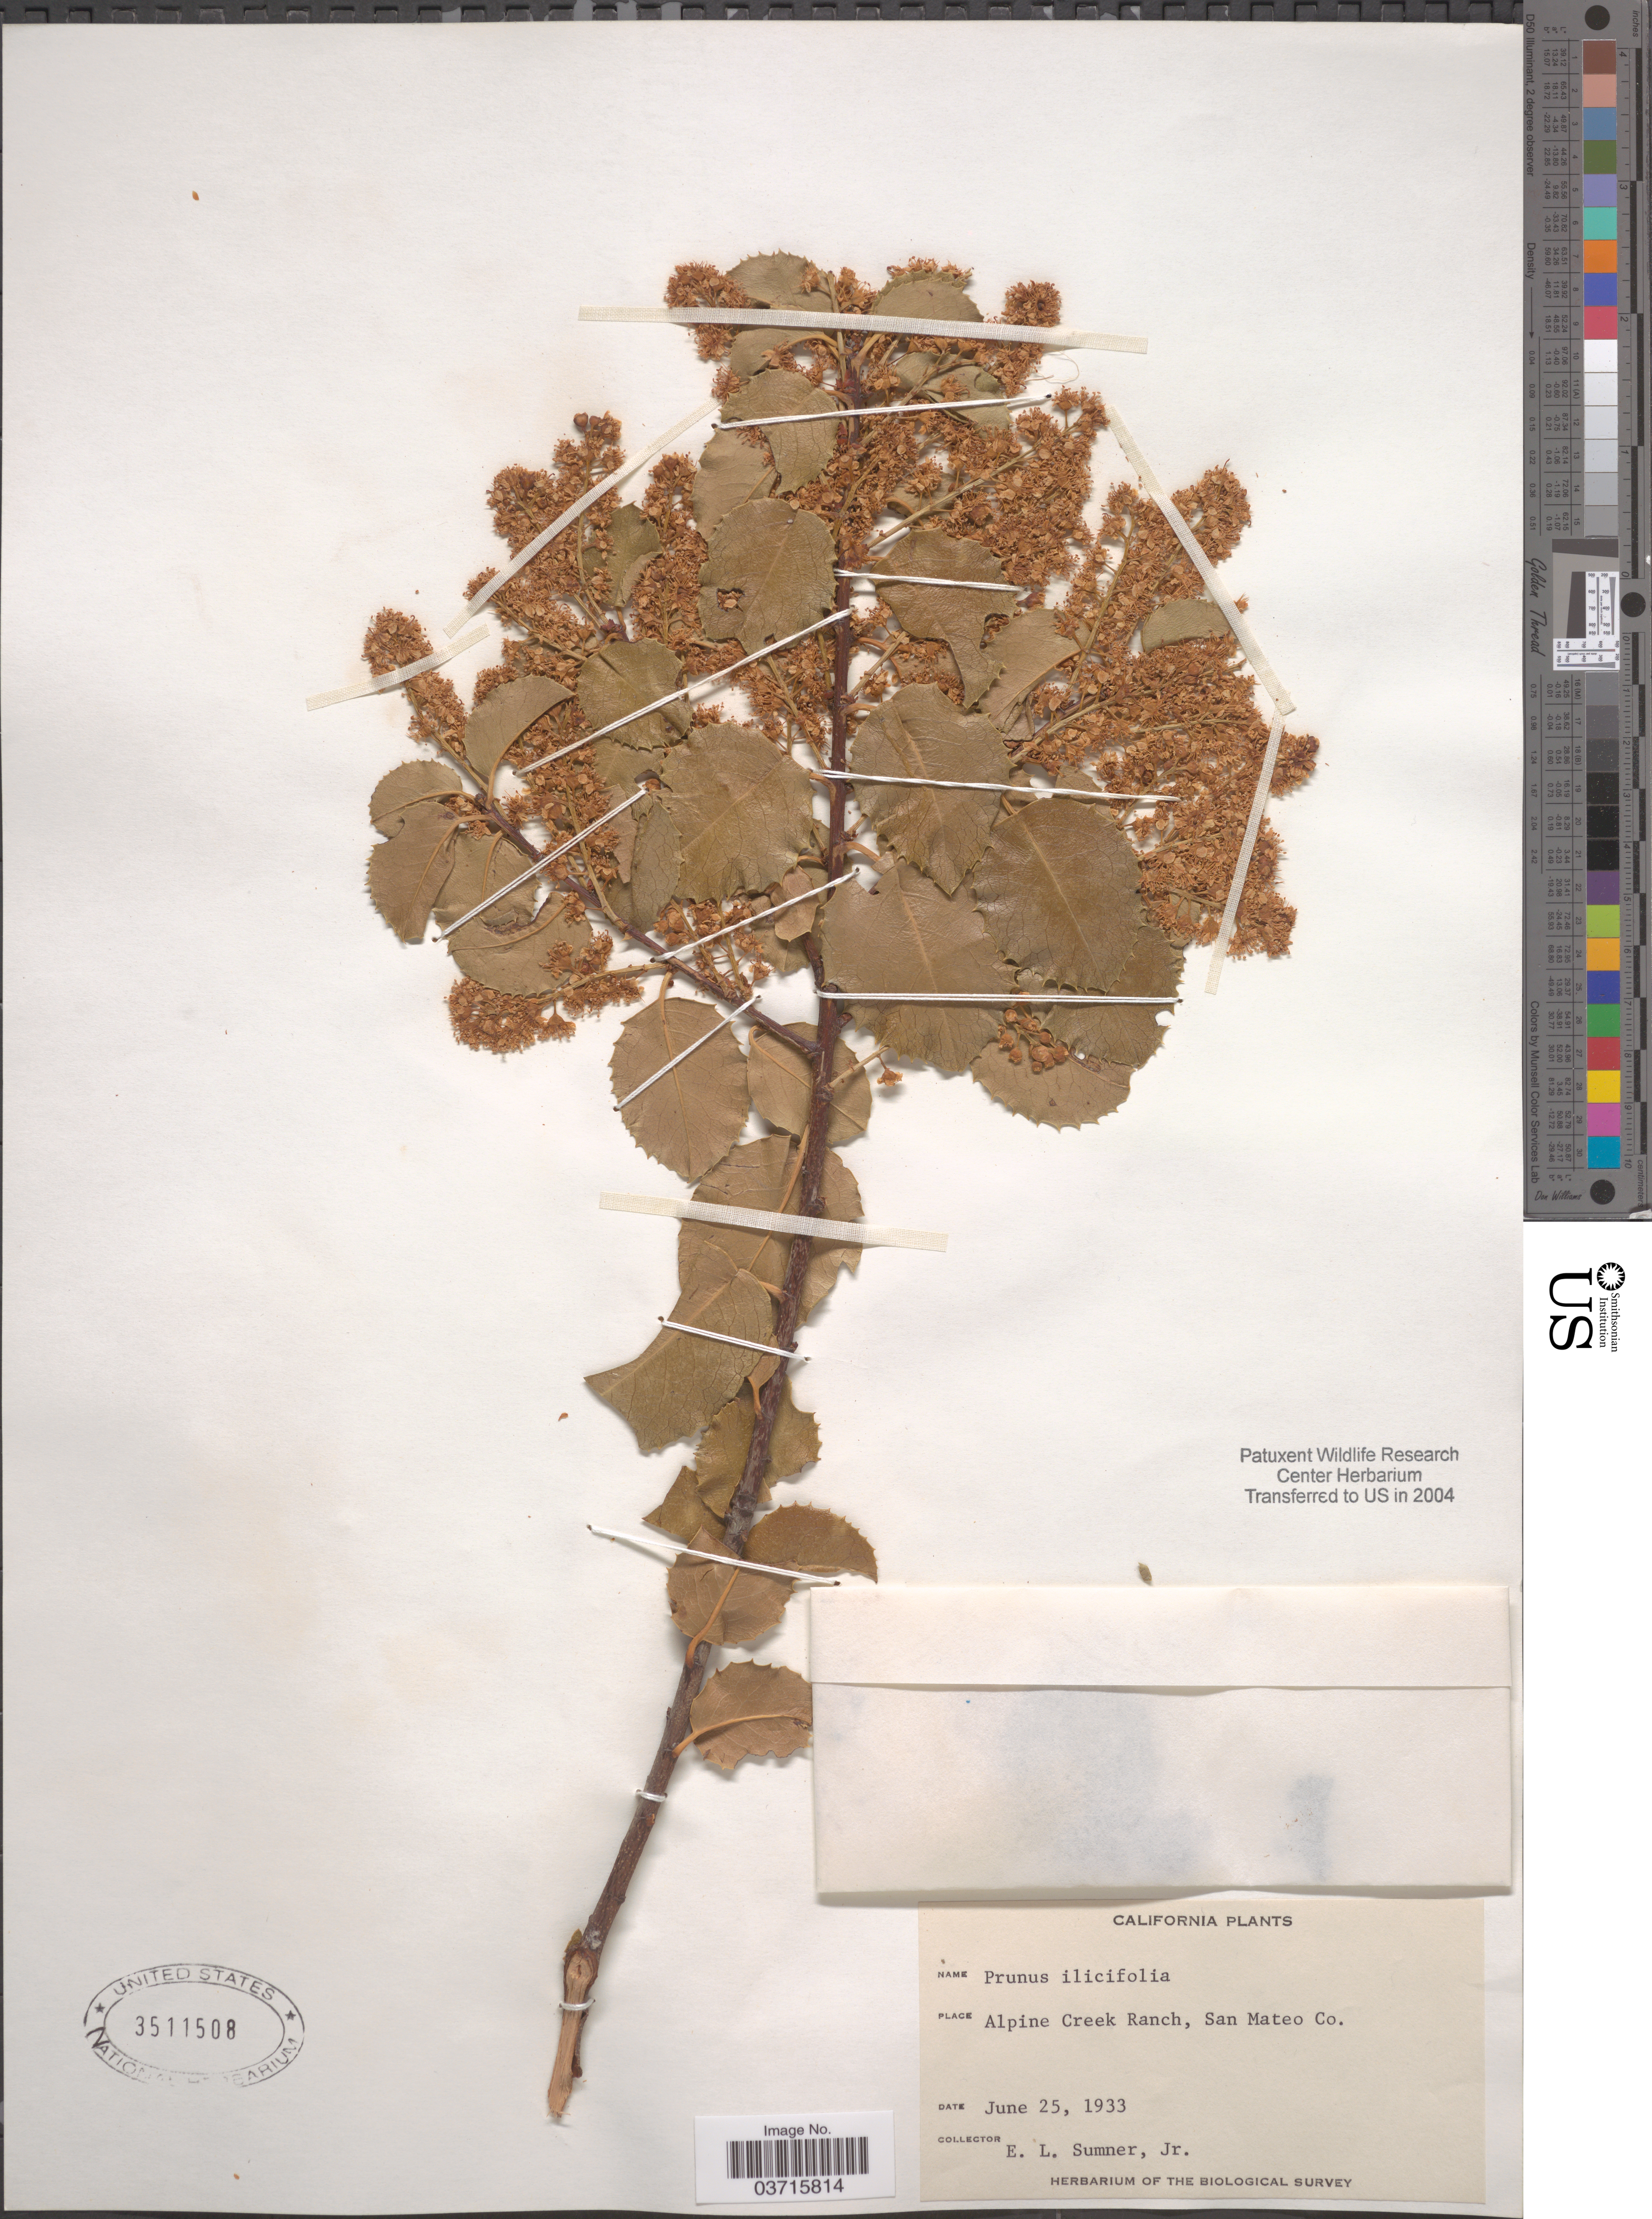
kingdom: Plantae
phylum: Tracheophyta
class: Magnoliopsida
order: Rosales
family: Rosaceae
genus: Prunus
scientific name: Prunus ilicifolia var. ilicifolia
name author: (Nutt. ex Hook. & Arn.) D. Dietr.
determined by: Strong, Mark T., (BOT), Smithsonian Institution - National Museum of Natural History (UNITED STATES)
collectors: E. Sumner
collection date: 1933-06-25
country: United States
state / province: California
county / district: San Mateo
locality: Alpine Creek Ranch, San Mateo Co.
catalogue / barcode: US 3511508